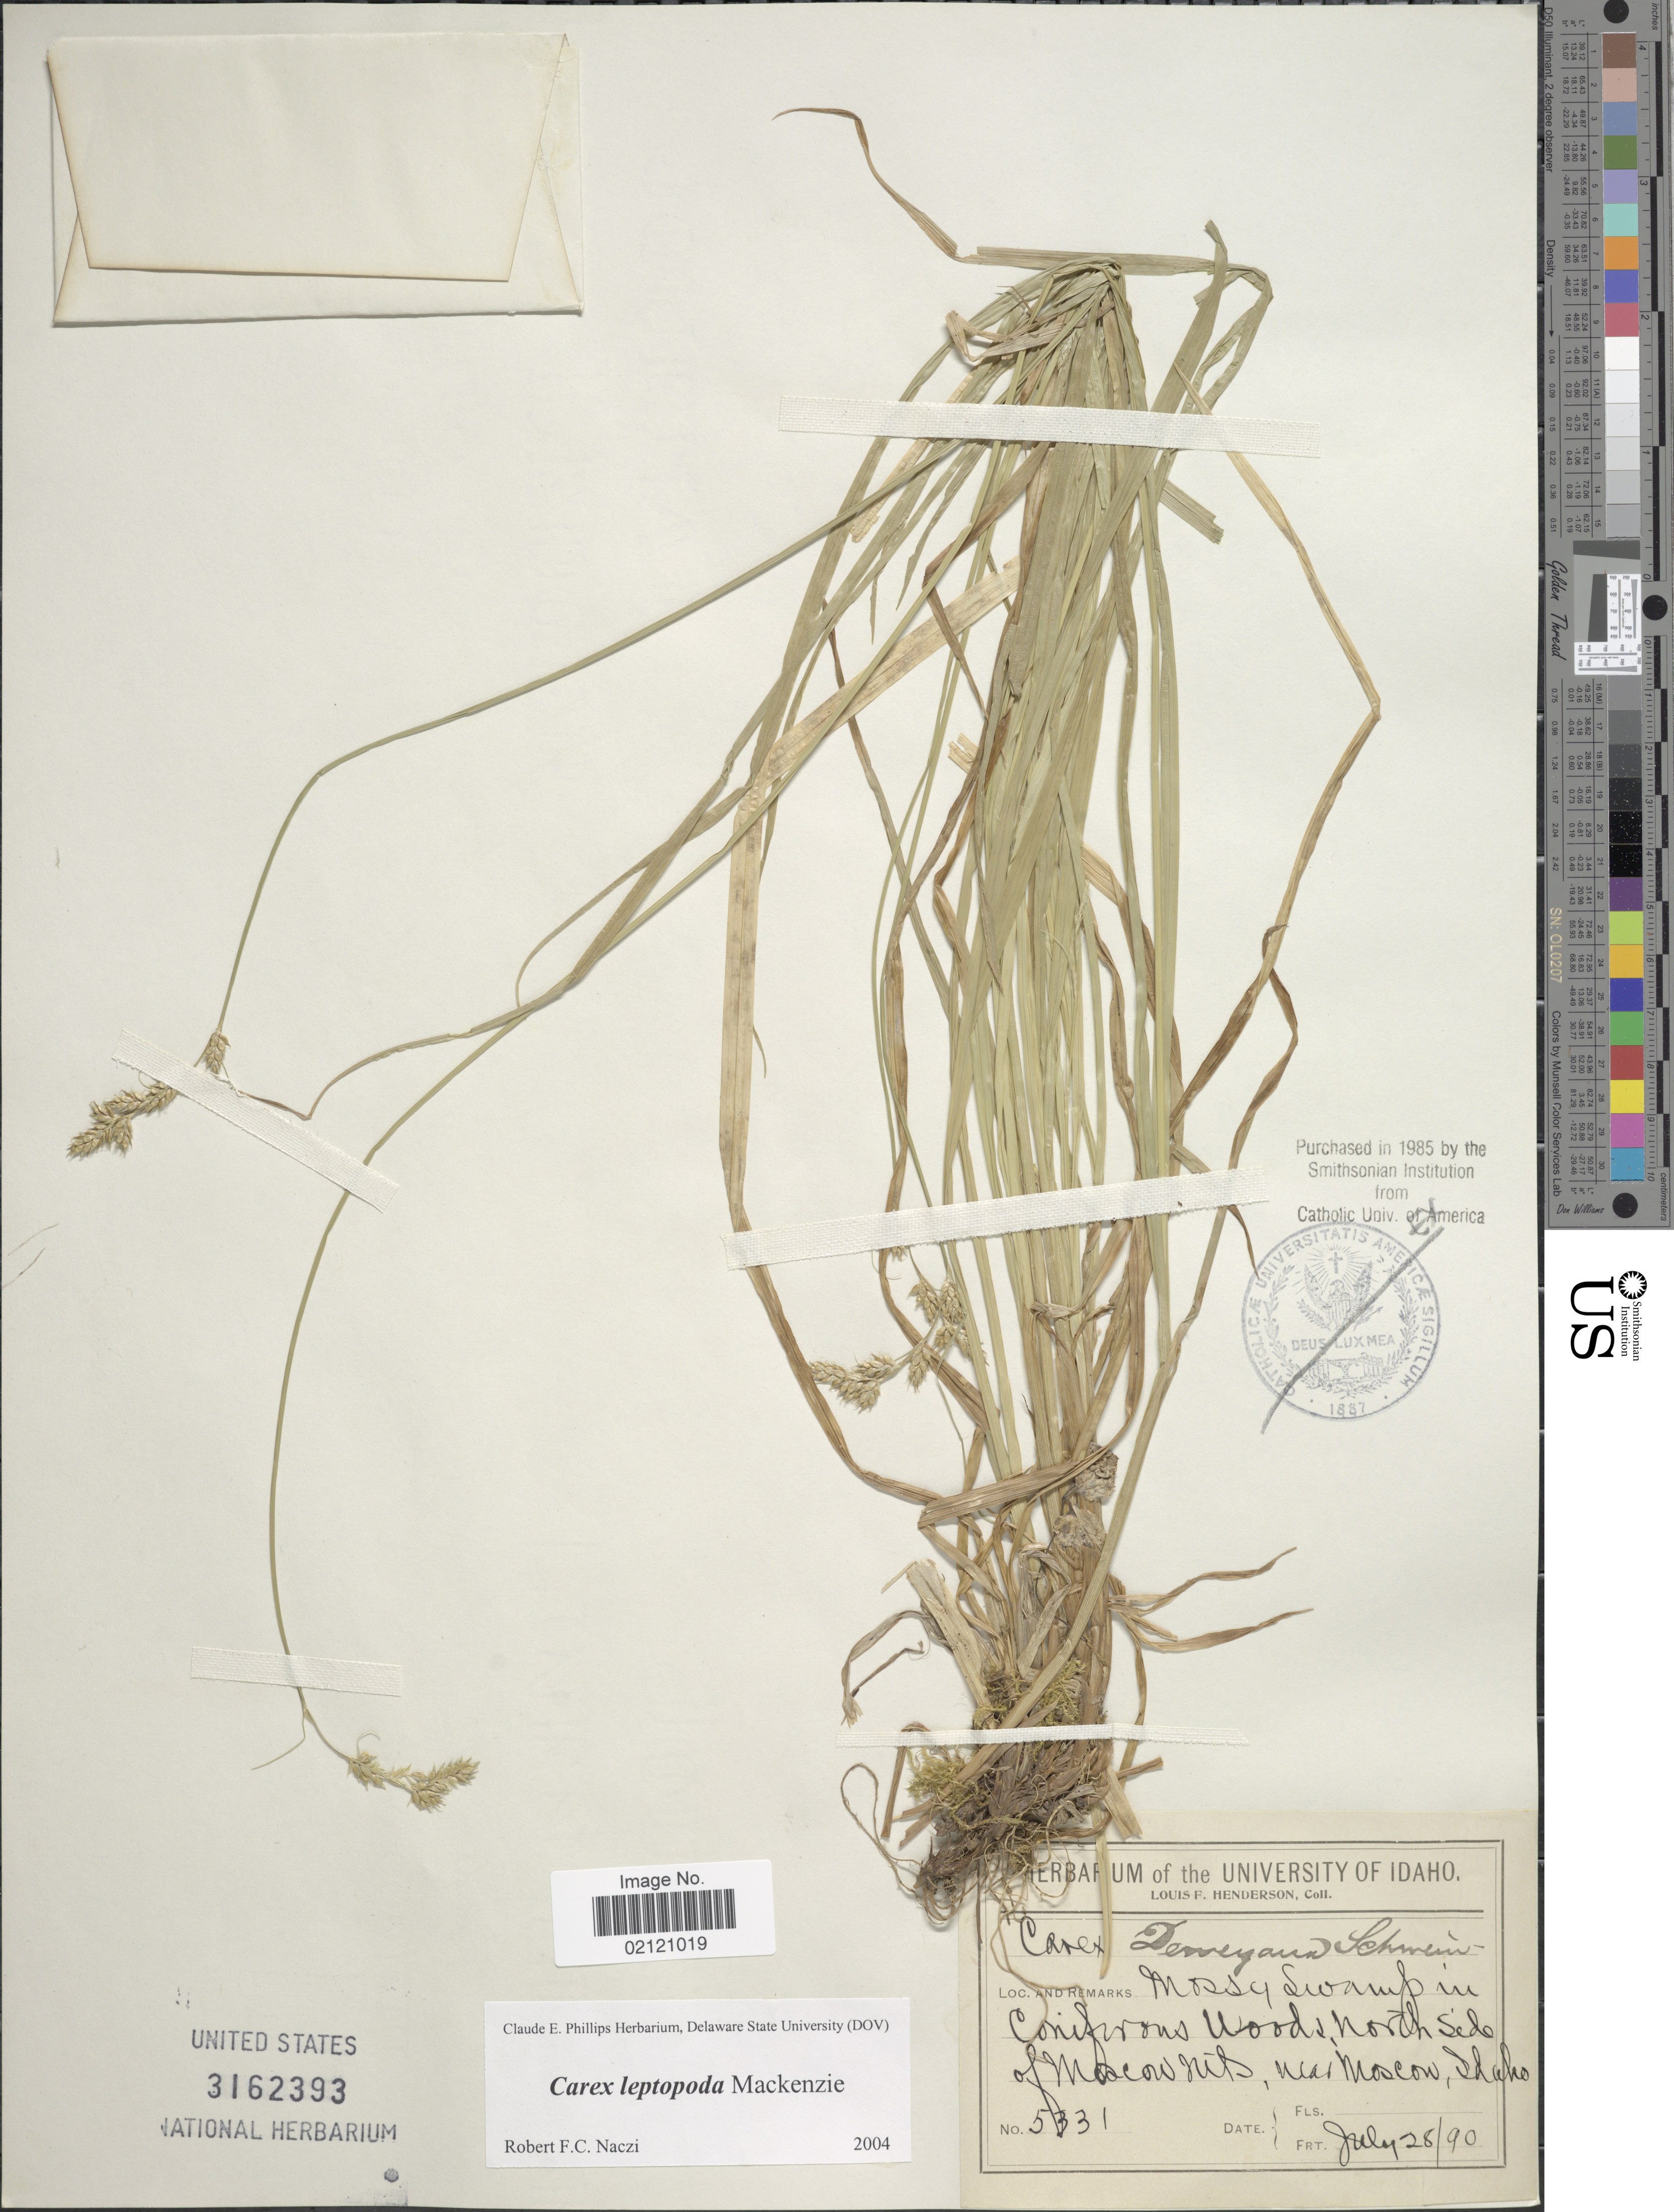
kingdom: Plantae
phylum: Tracheophyta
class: Liliopsida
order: Poales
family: Cyperaceae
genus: Carex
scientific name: Carex leptopoda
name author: Mack.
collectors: L. Henderson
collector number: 5331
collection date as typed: Transcribed d/m/y: 28/7/90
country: United States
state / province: Idaho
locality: Mossy swamp in Coniferons woods north Side of Moscow Mts., near Moscow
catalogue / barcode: US 3162393